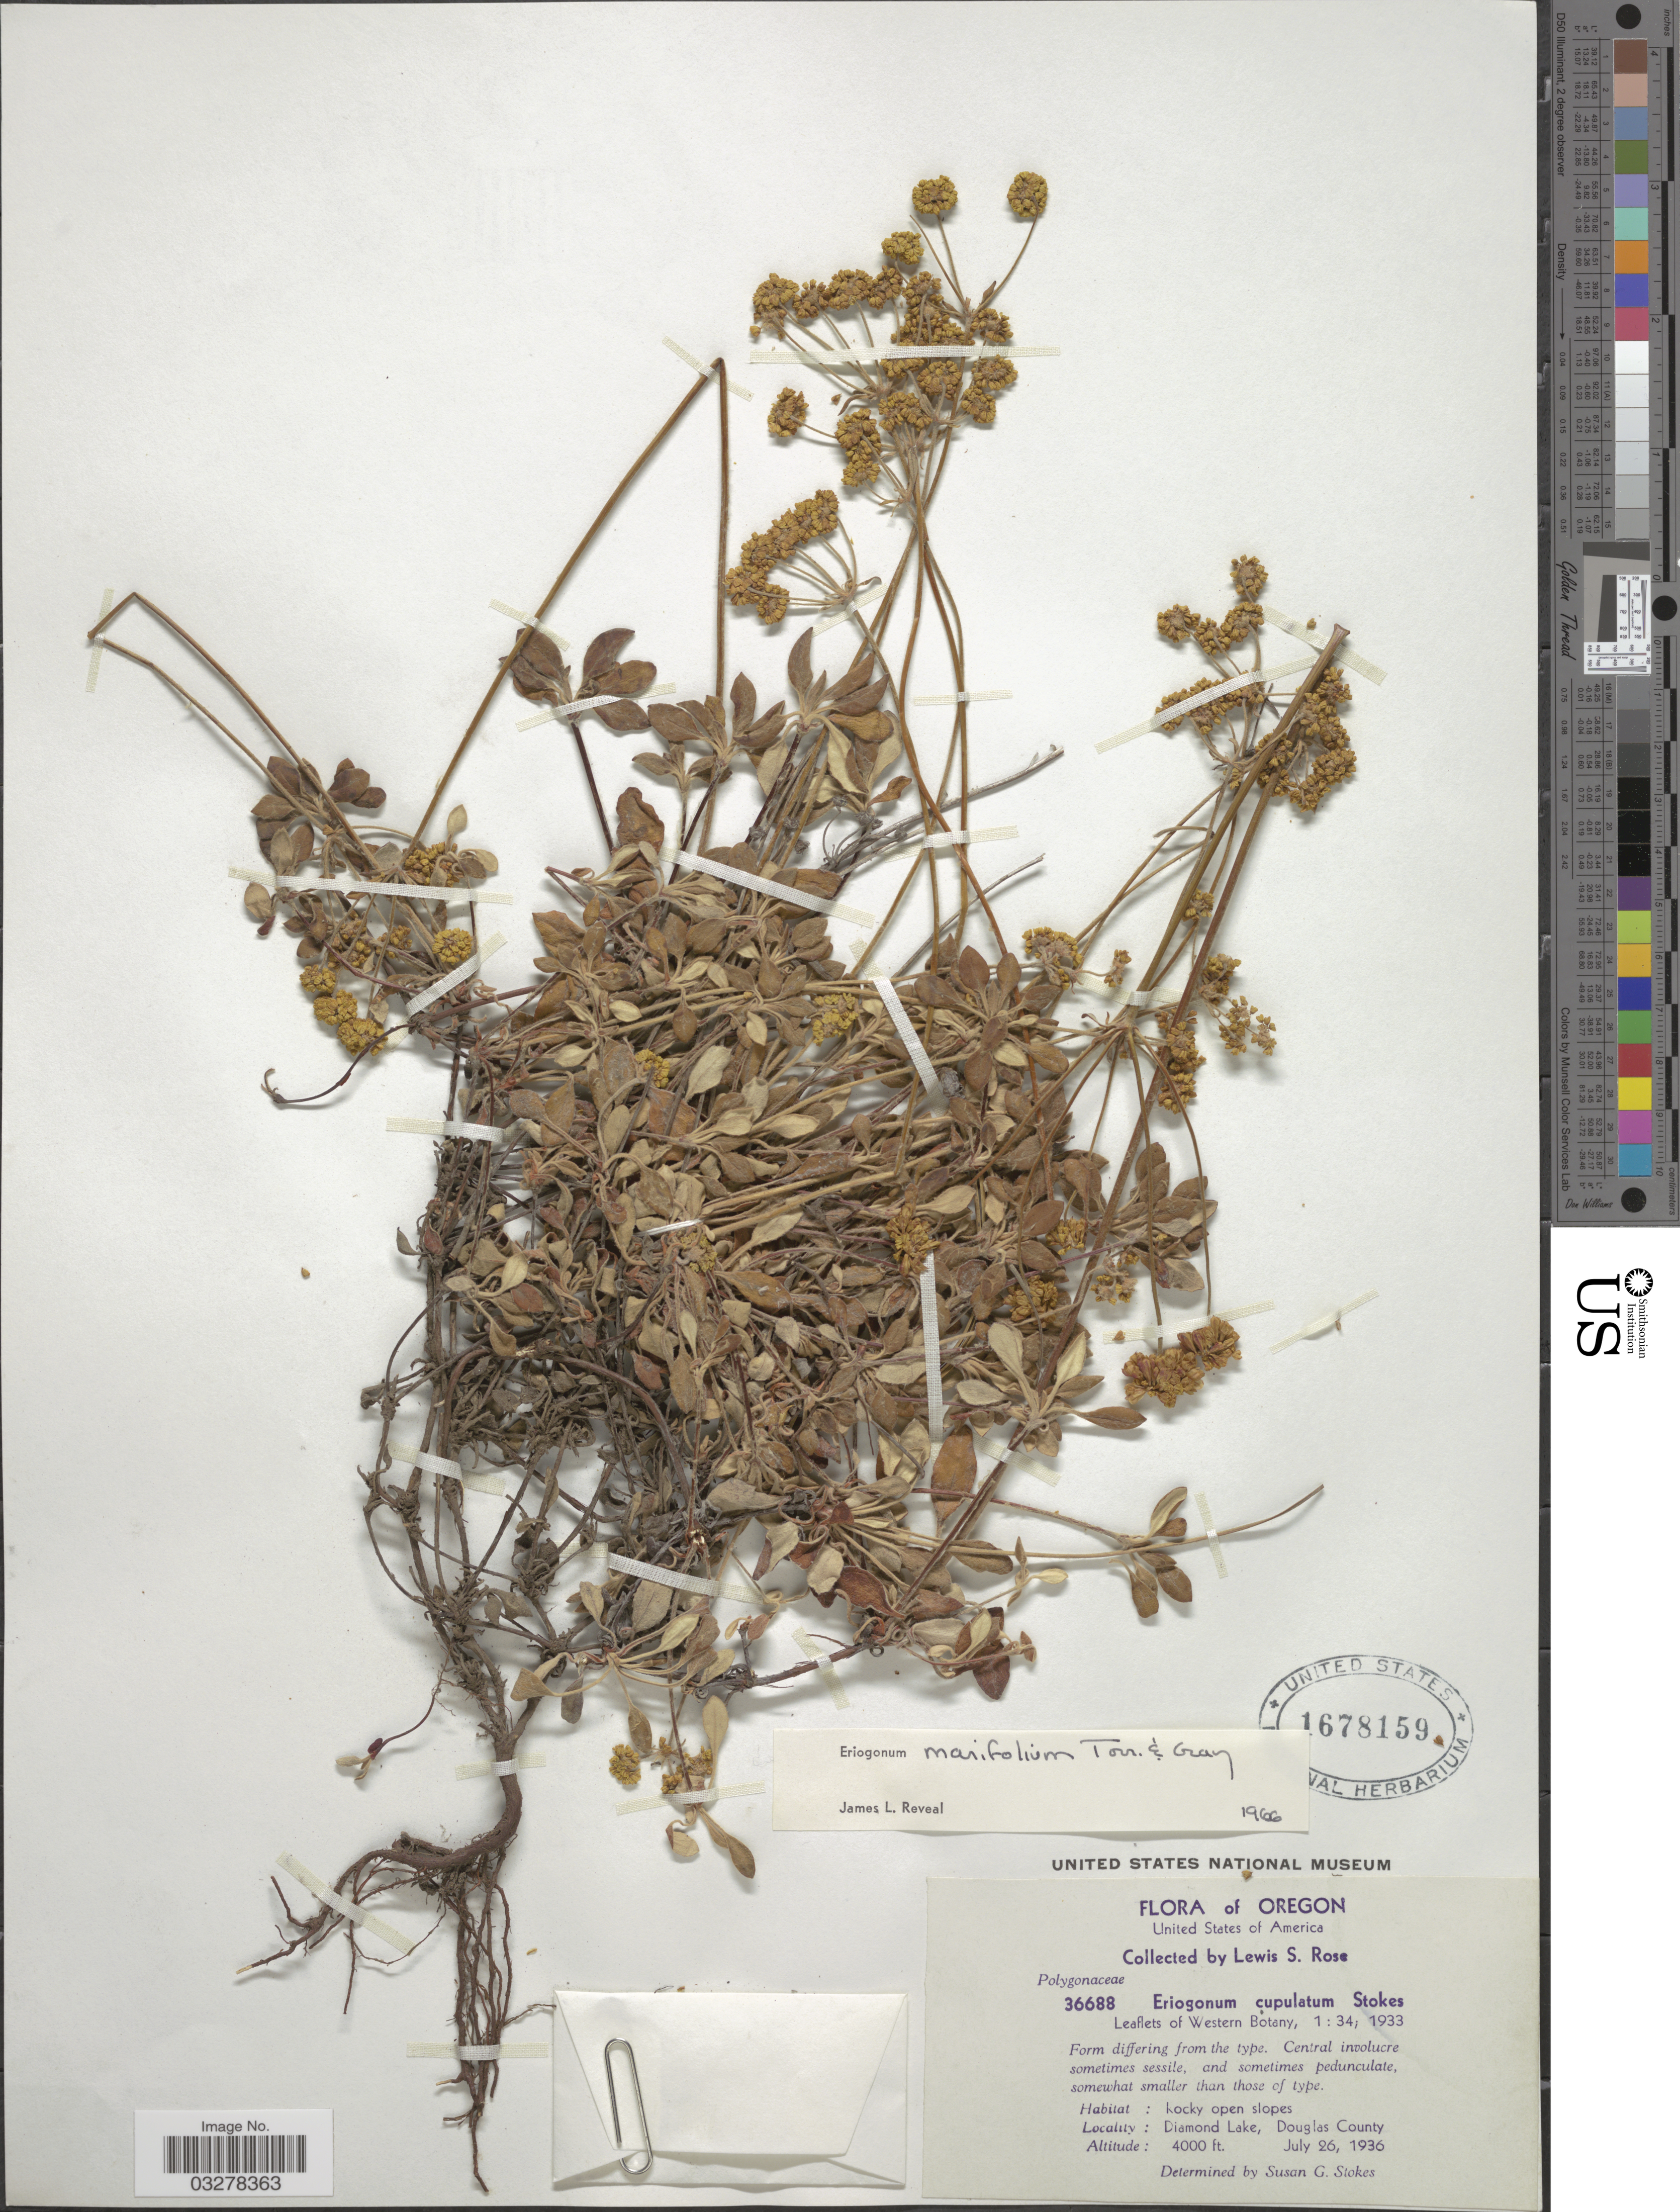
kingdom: Plantae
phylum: Tracheophyta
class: Magnoliopsida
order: Caryophyllales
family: Polygonaceae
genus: Eriogonum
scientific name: Eriogonum marifolium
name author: Torr. & A. Gray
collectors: L. S. Rose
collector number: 36688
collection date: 1936-07-26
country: United States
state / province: Oregon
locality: Diamond Lake, Douglas County.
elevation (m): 1219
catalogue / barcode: US 1678159